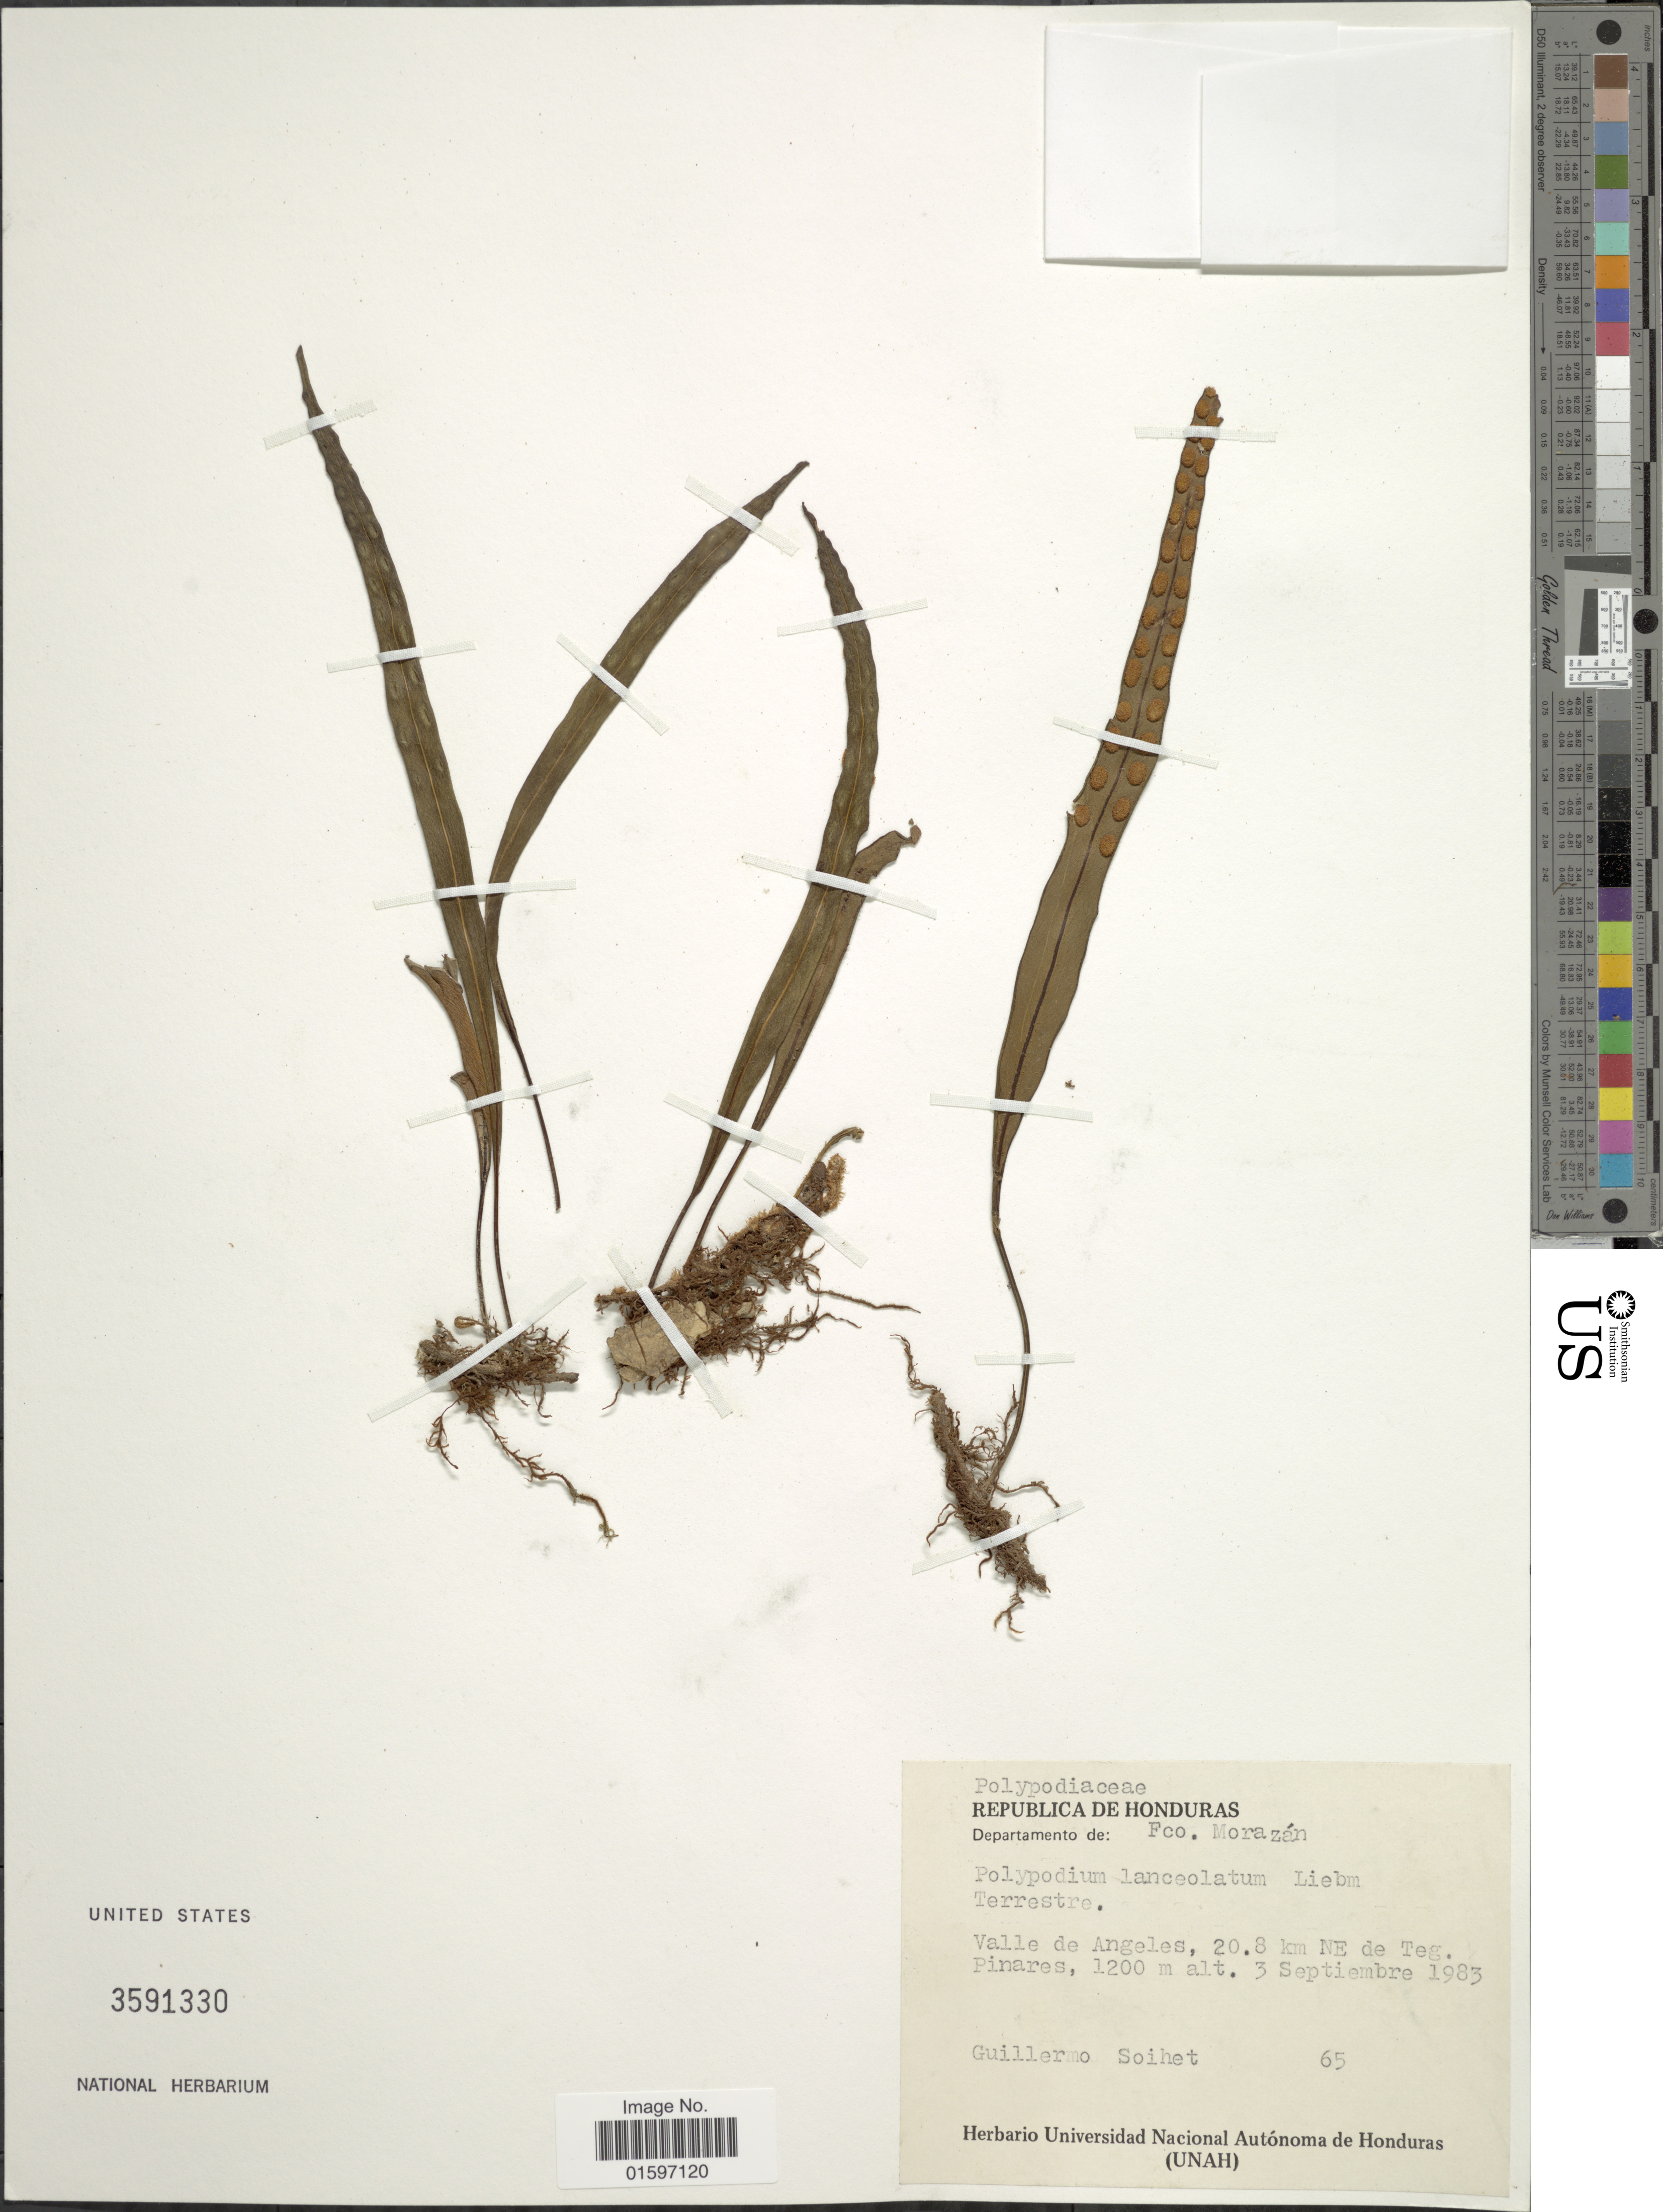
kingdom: Plantae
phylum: Tracheophyta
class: Polypodiopsida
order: Polypodiales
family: Polypodiaceae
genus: Pleopeltis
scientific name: Pleopeltis crassinervata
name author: (Fée) T. Moore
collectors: G. Soihet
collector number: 65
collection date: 1983-09-03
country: Honduras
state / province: Fco. Morazán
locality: Republica de Honduras, Valle de Angeles, 20.8 km NE de Teg. Pinares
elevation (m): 1200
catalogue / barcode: US 3591330